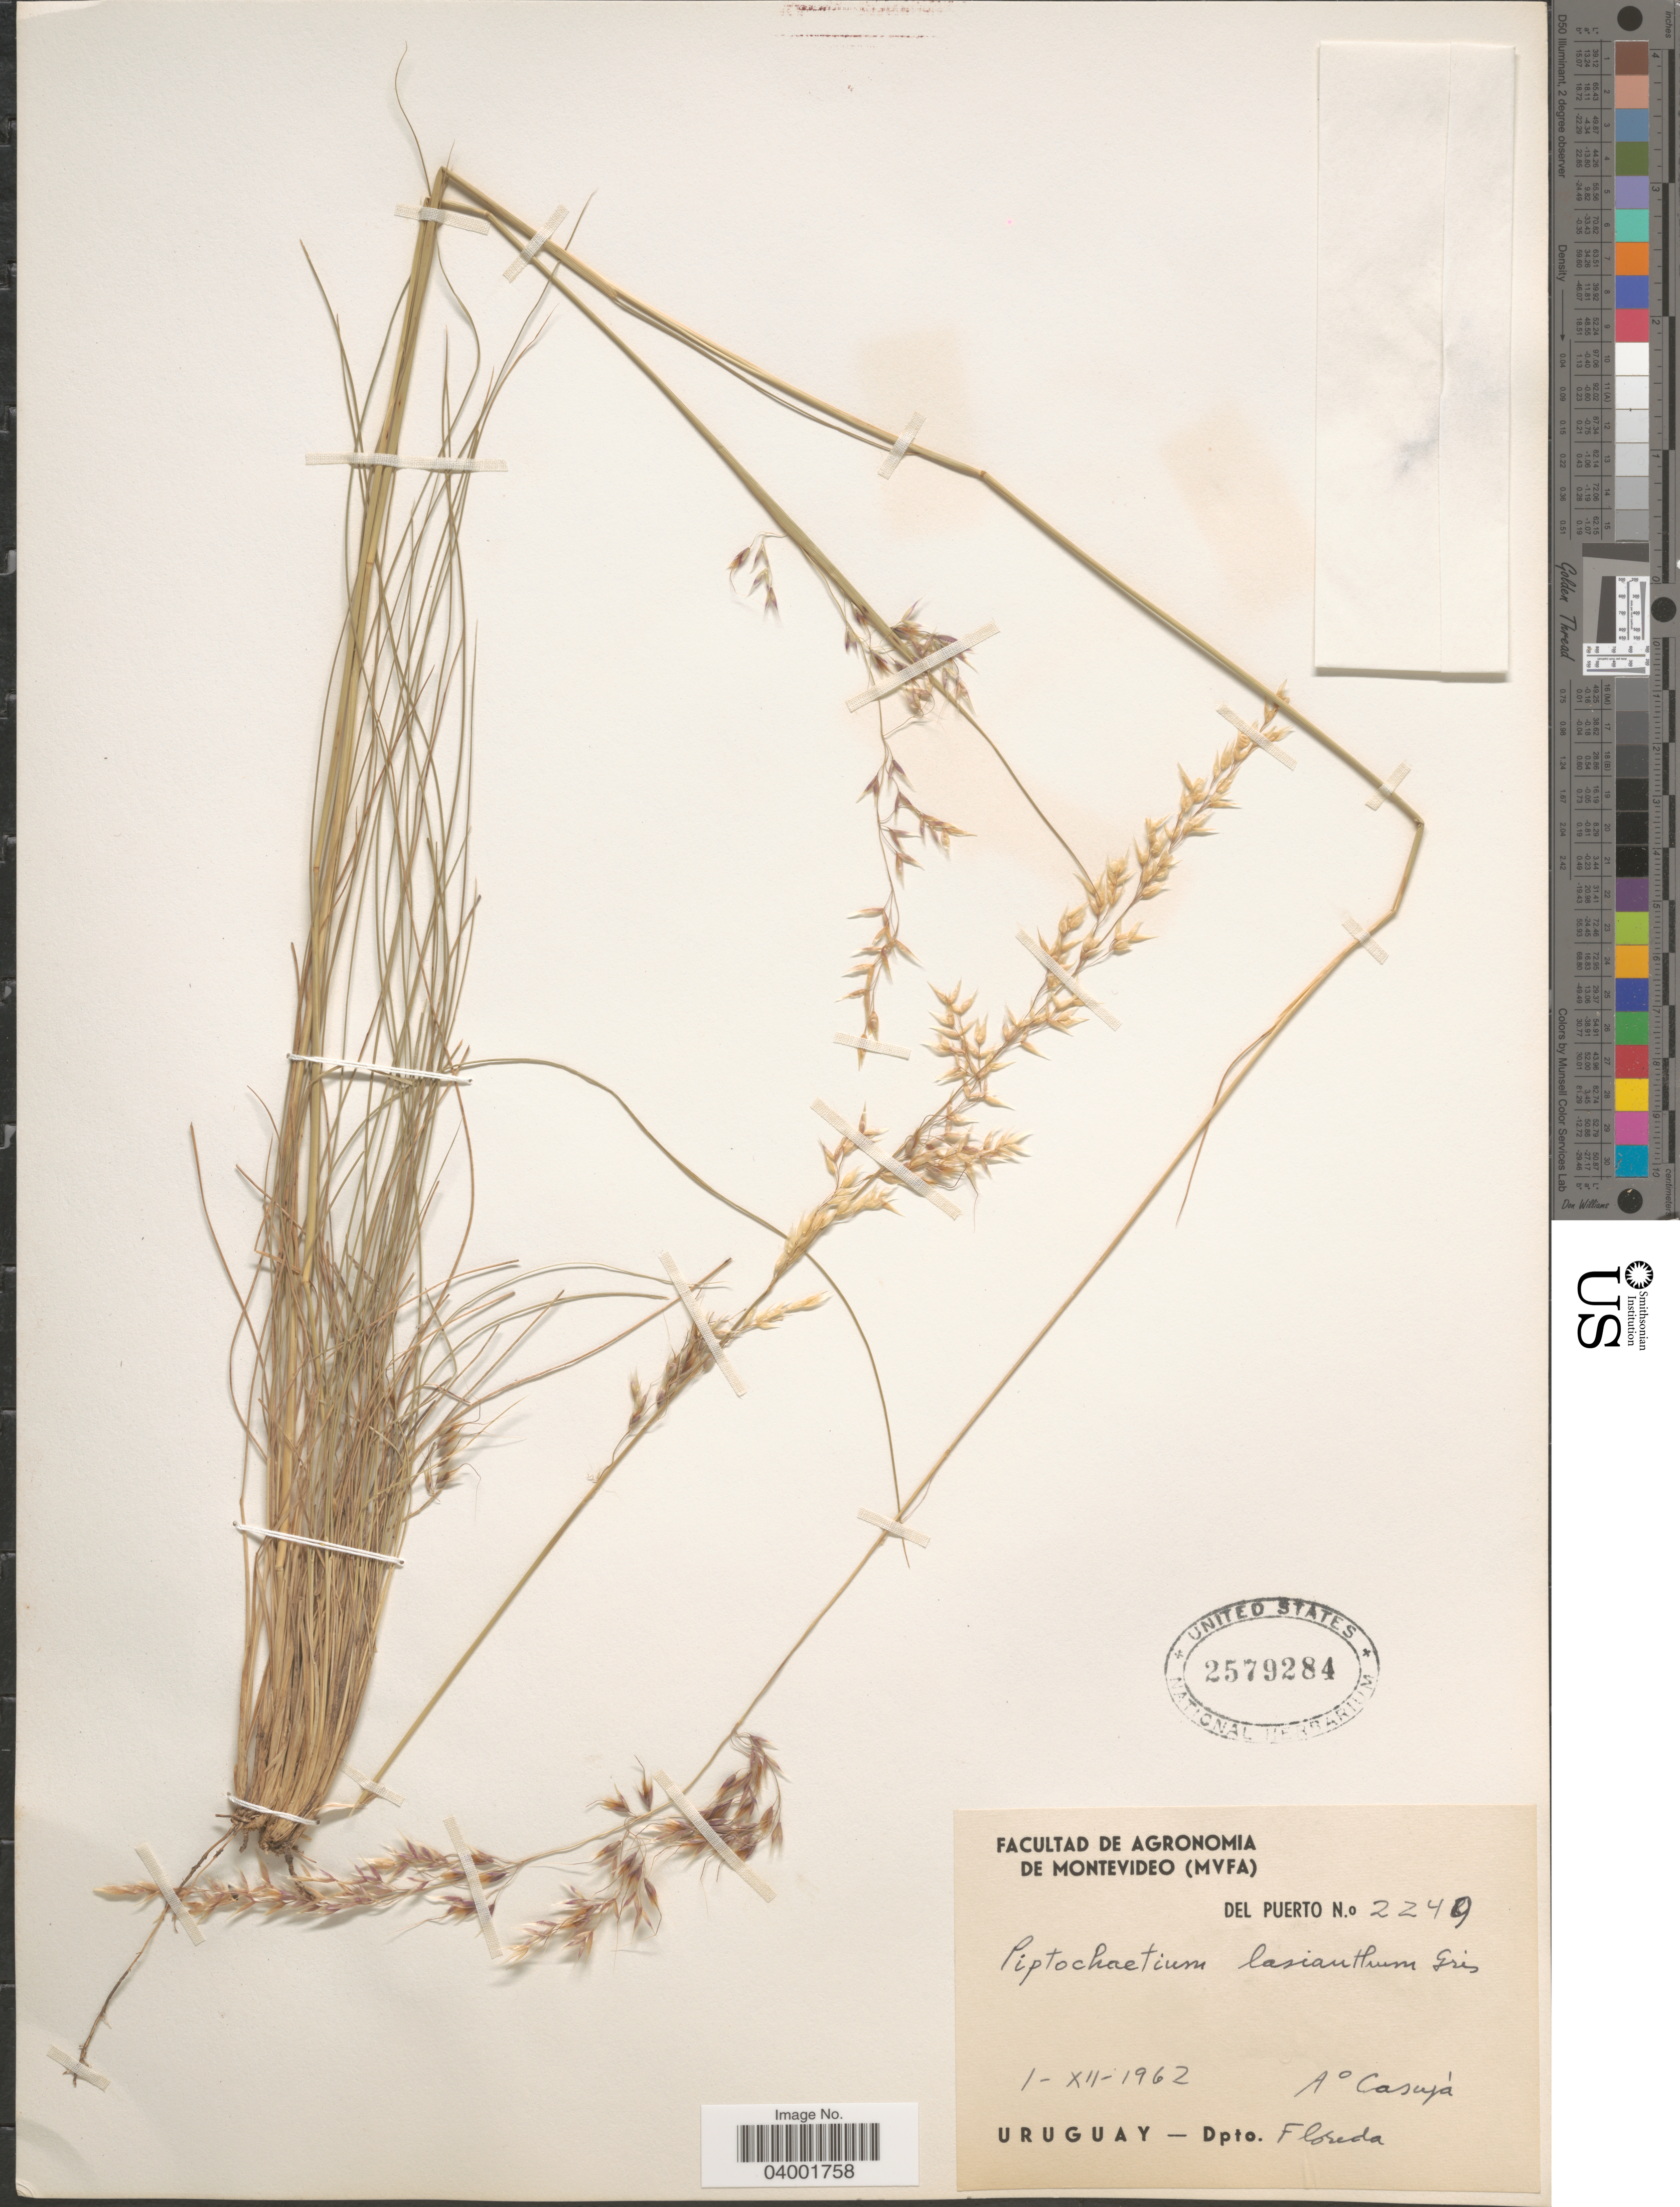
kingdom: Plantae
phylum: Tracheophyta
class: Liliopsida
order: Poales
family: Poaceae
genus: Piptochaetium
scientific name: Piptochaetium lasianthum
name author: Griseb.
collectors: Del Puerto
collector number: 2249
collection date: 1962-12-01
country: Uruguay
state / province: Florida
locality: Ao Casujà. Dpto. Florida.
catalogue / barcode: US 2579284